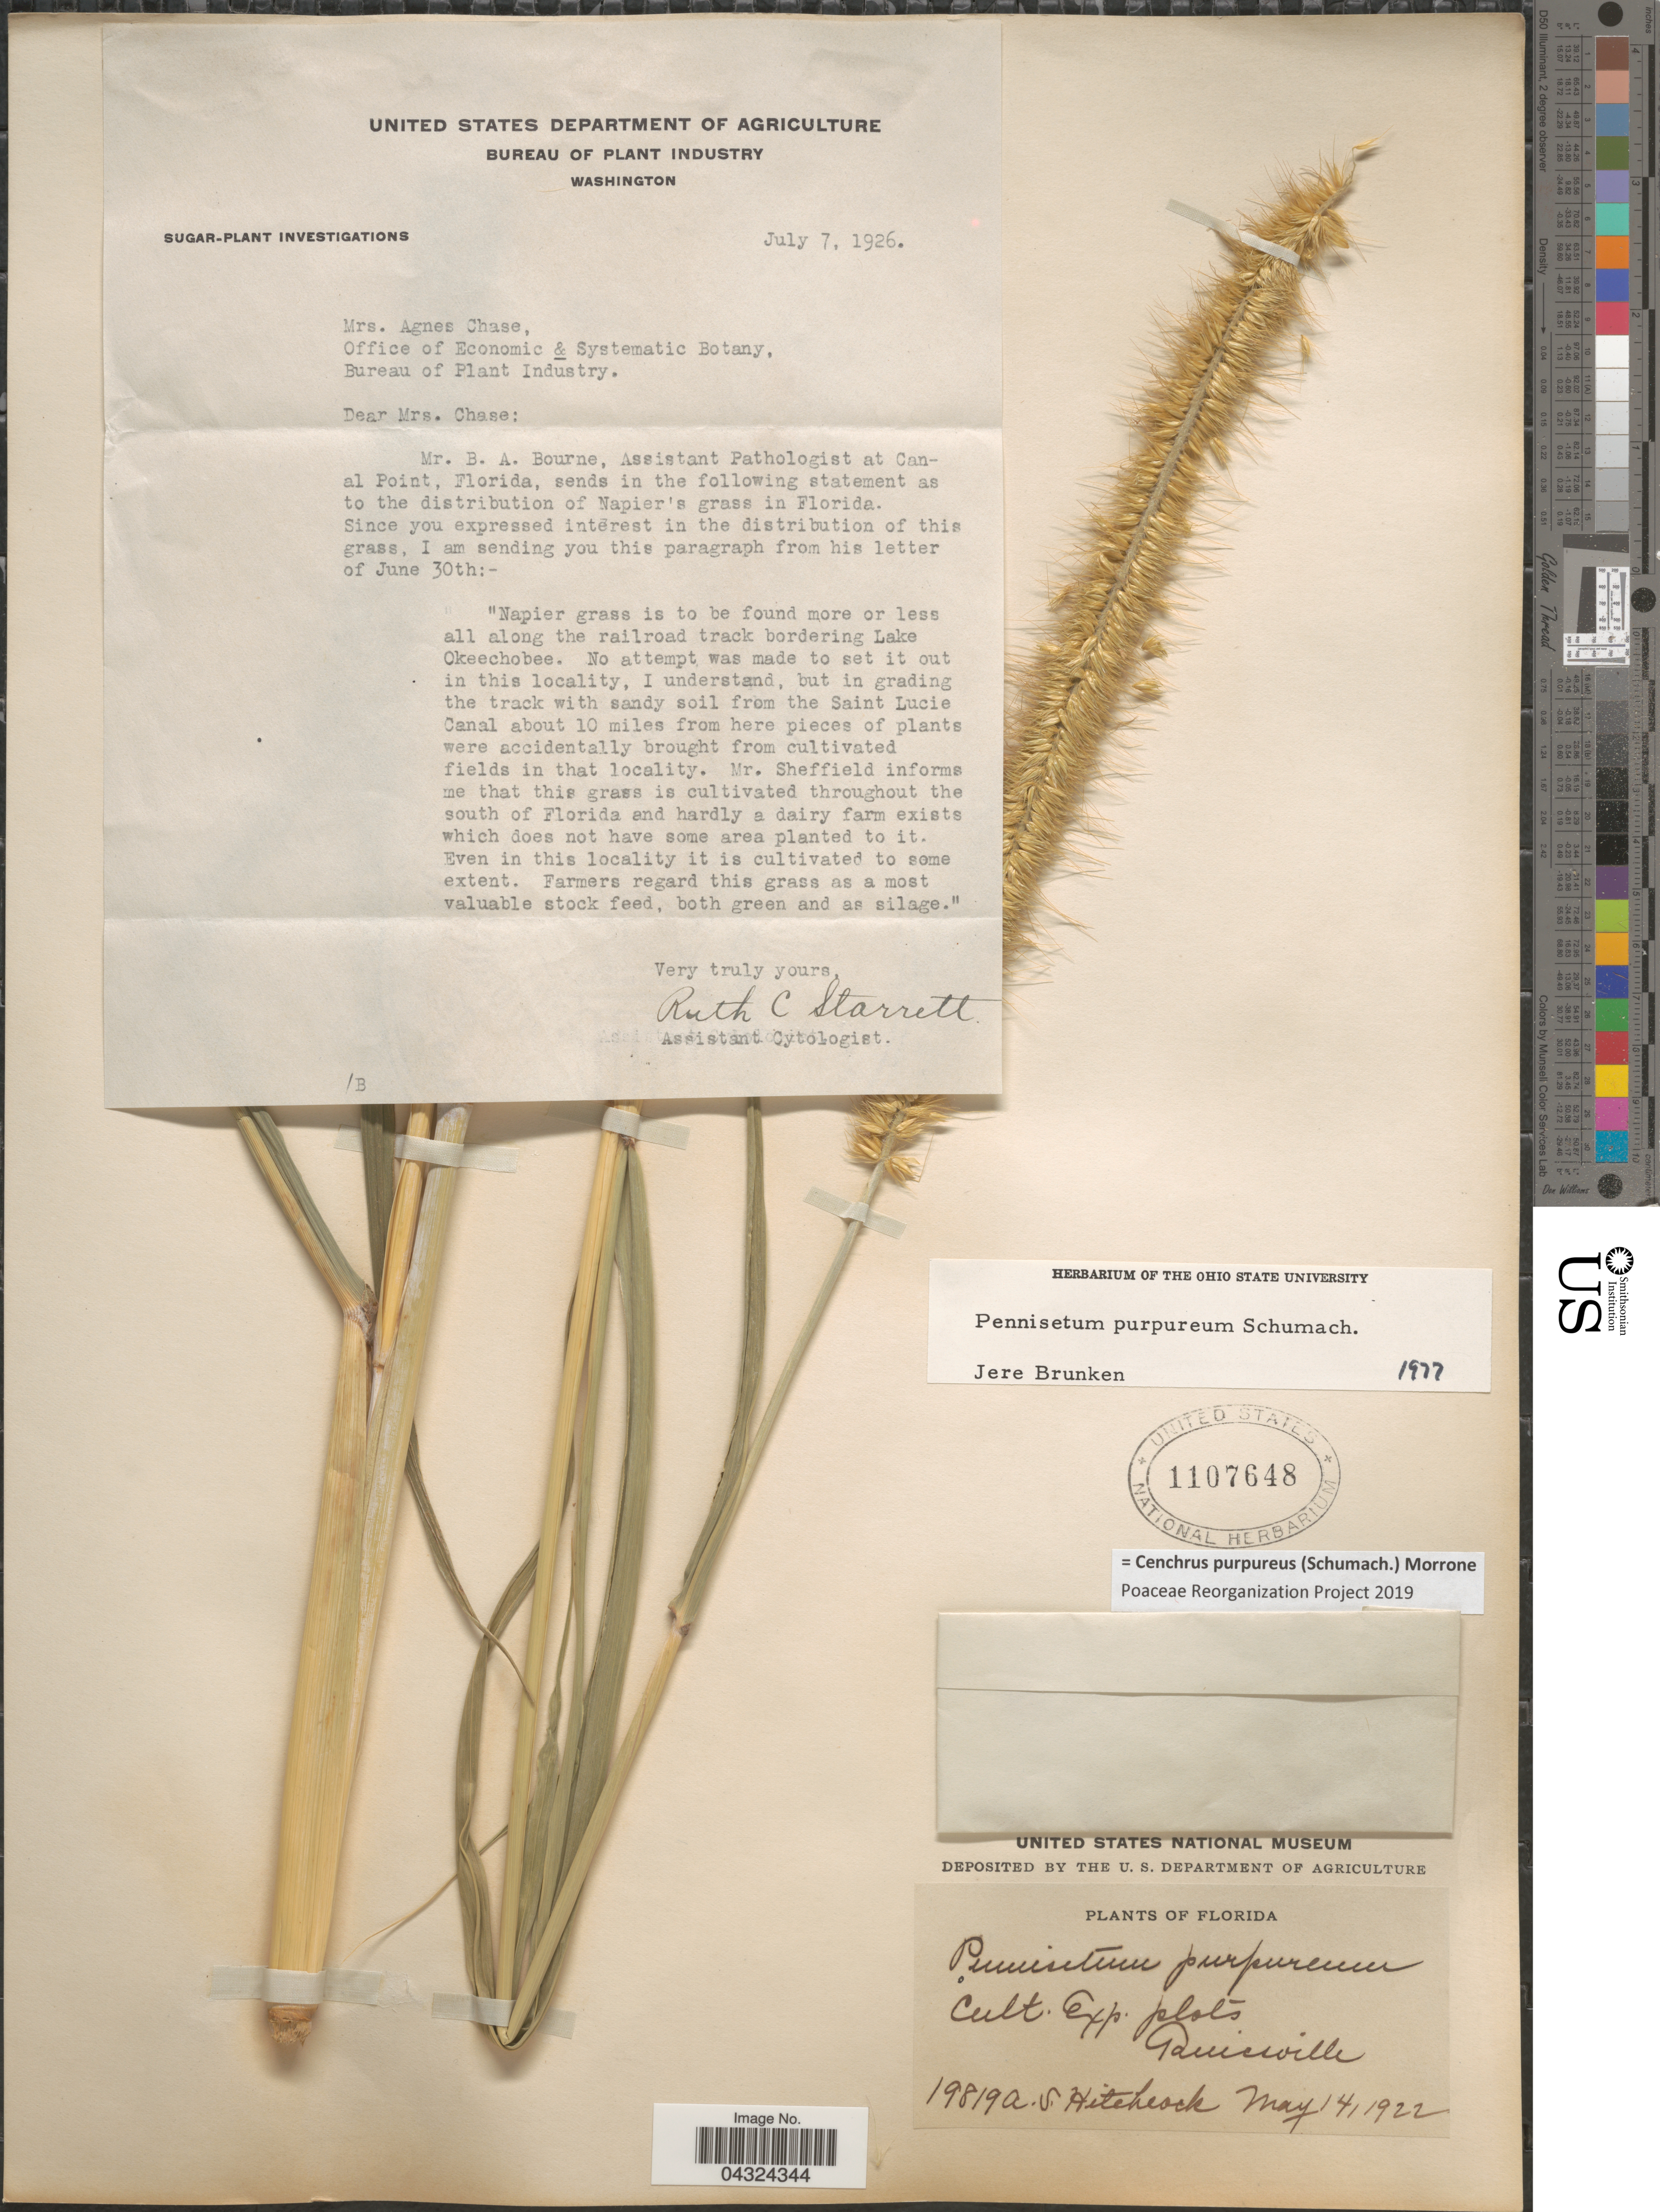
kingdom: Plantae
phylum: Tracheophyta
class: Liliopsida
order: Poales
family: Poaceae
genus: Cenchrus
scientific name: Cenchrus purpureus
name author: (Schumach.) Morrone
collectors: A. S. Hitchcock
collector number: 19819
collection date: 1922-05-14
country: United States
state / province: Florida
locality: Exp. plots. Gainesville.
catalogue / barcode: US 1107648